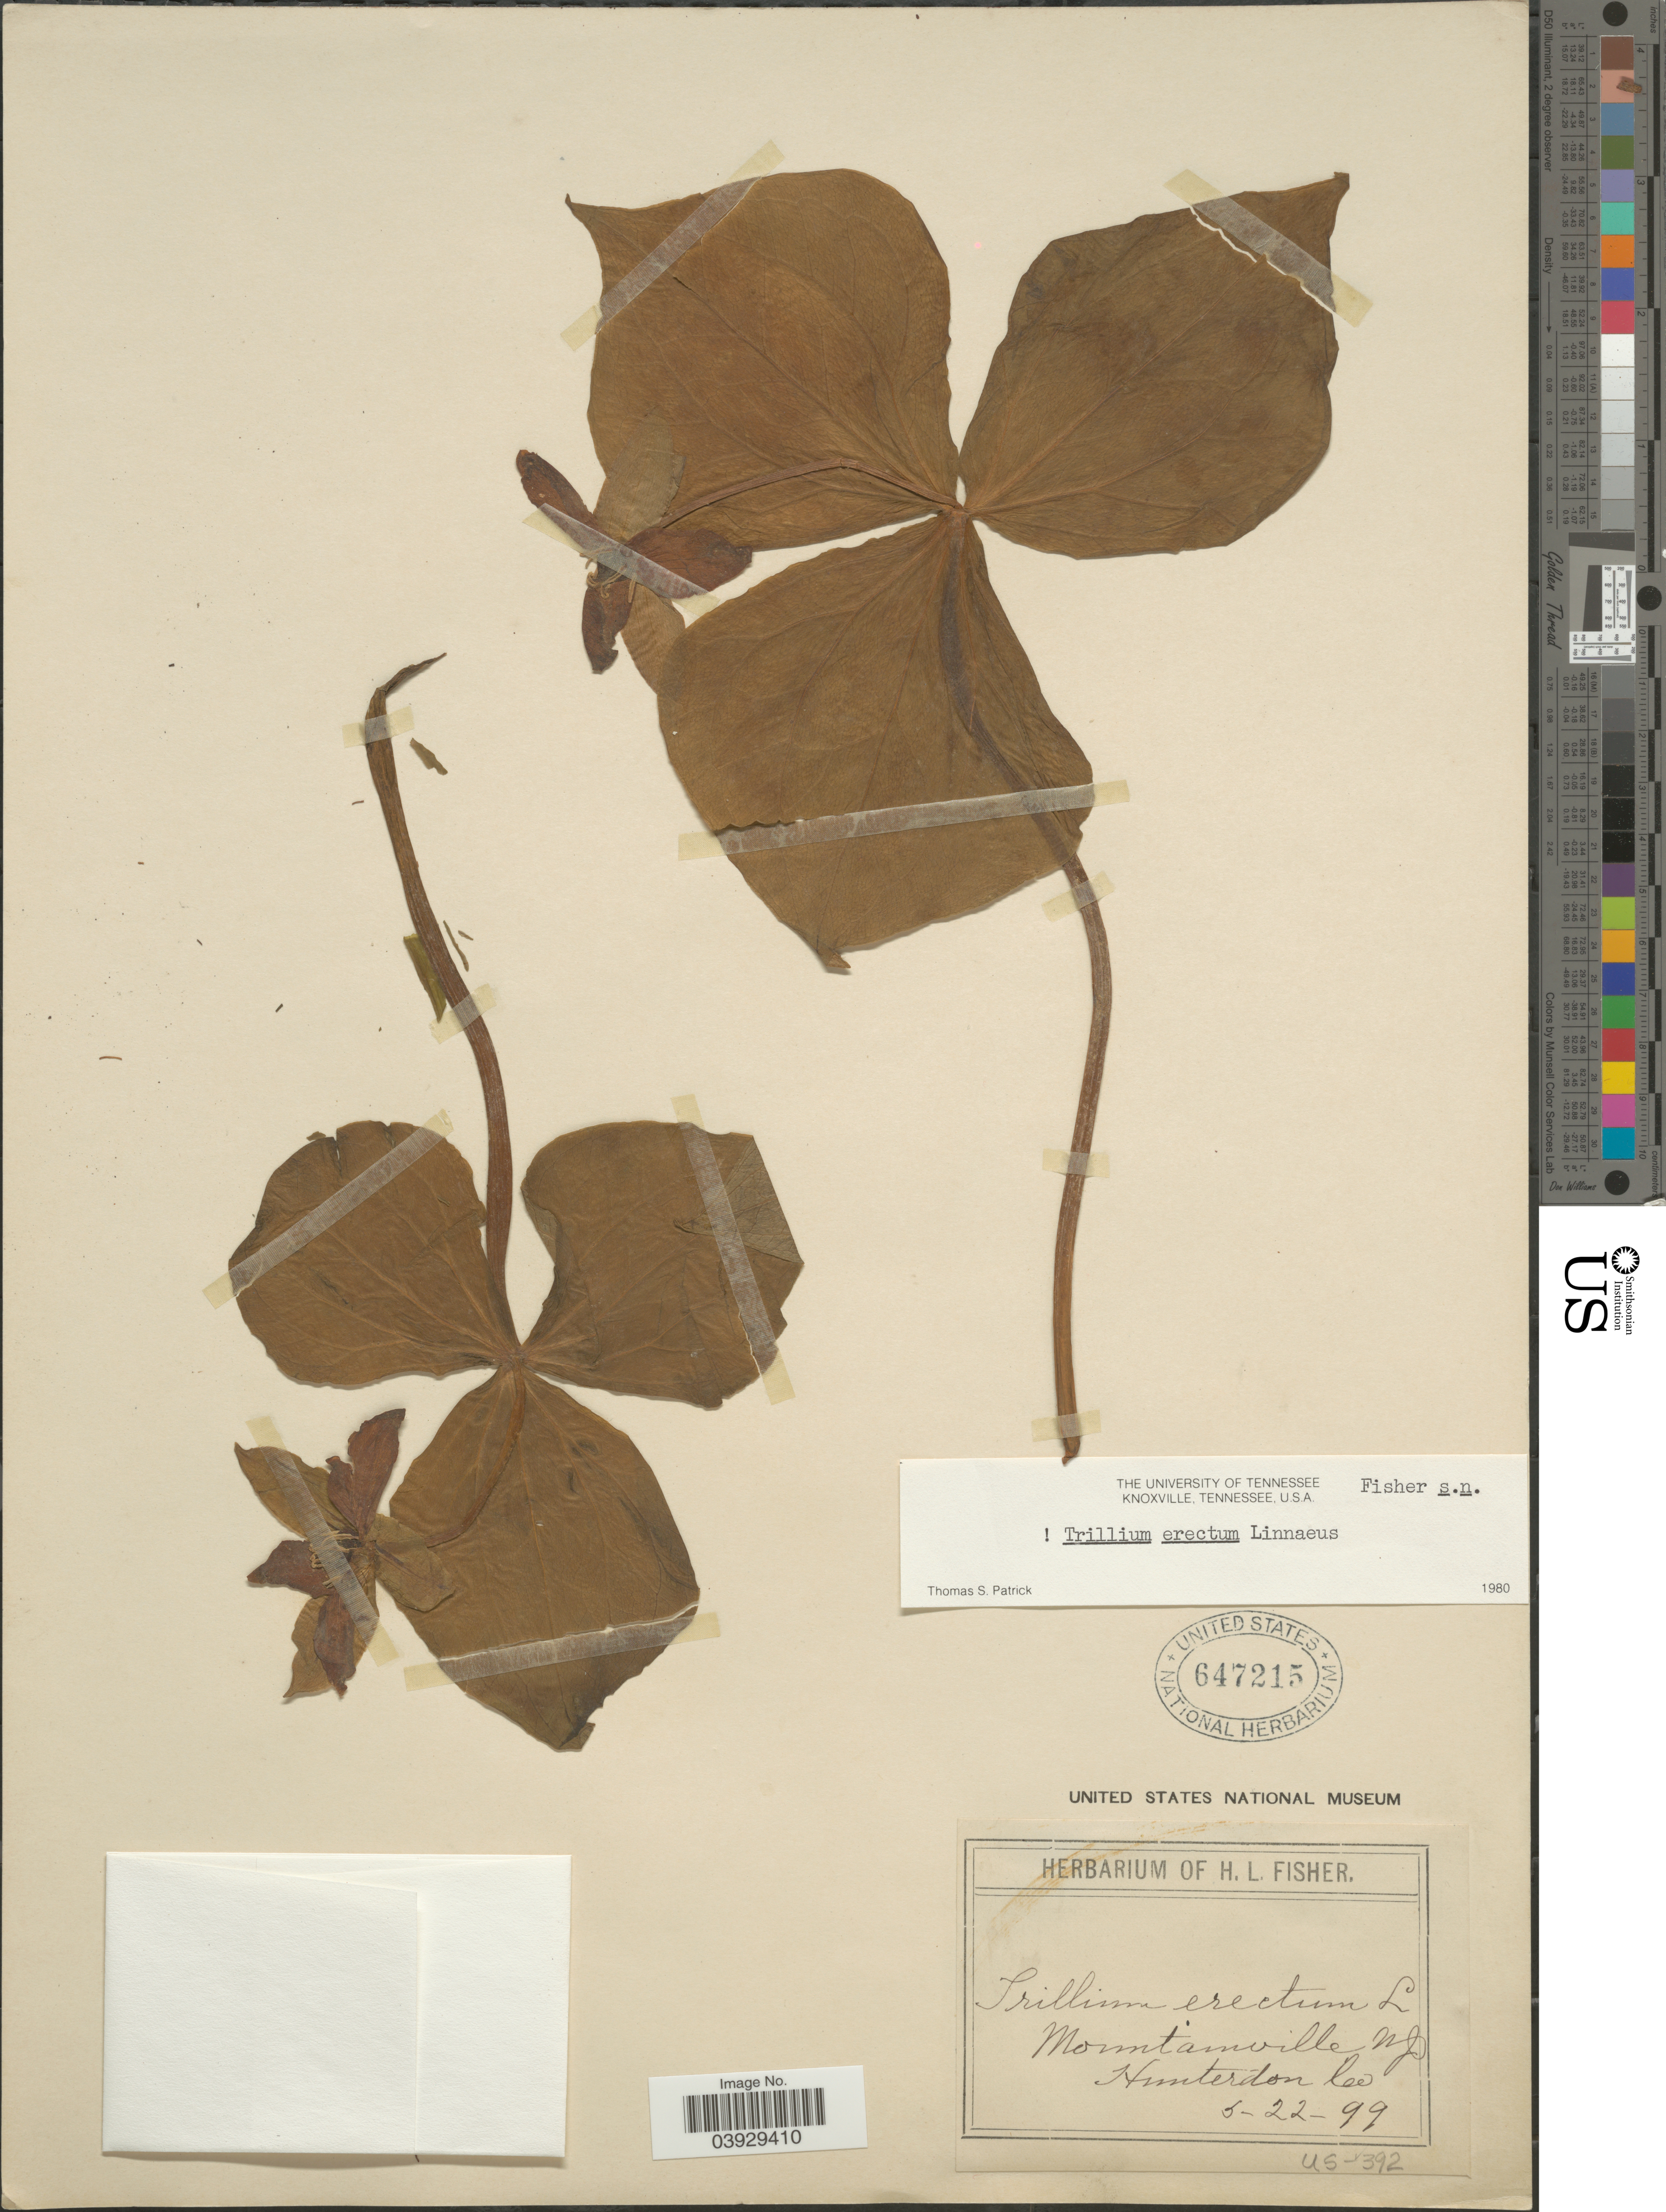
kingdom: Plantae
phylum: Tracheophyta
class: Liliopsida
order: Liliales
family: Melanthiaceae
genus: Trillium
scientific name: Trillium erectum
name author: L.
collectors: ex herb. of H. L. Fisher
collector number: US-392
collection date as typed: Transcribed d/m/y: 22/5/99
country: United States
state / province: New Jersey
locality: Mountainville, Hunterdon Co.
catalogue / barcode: US 647215